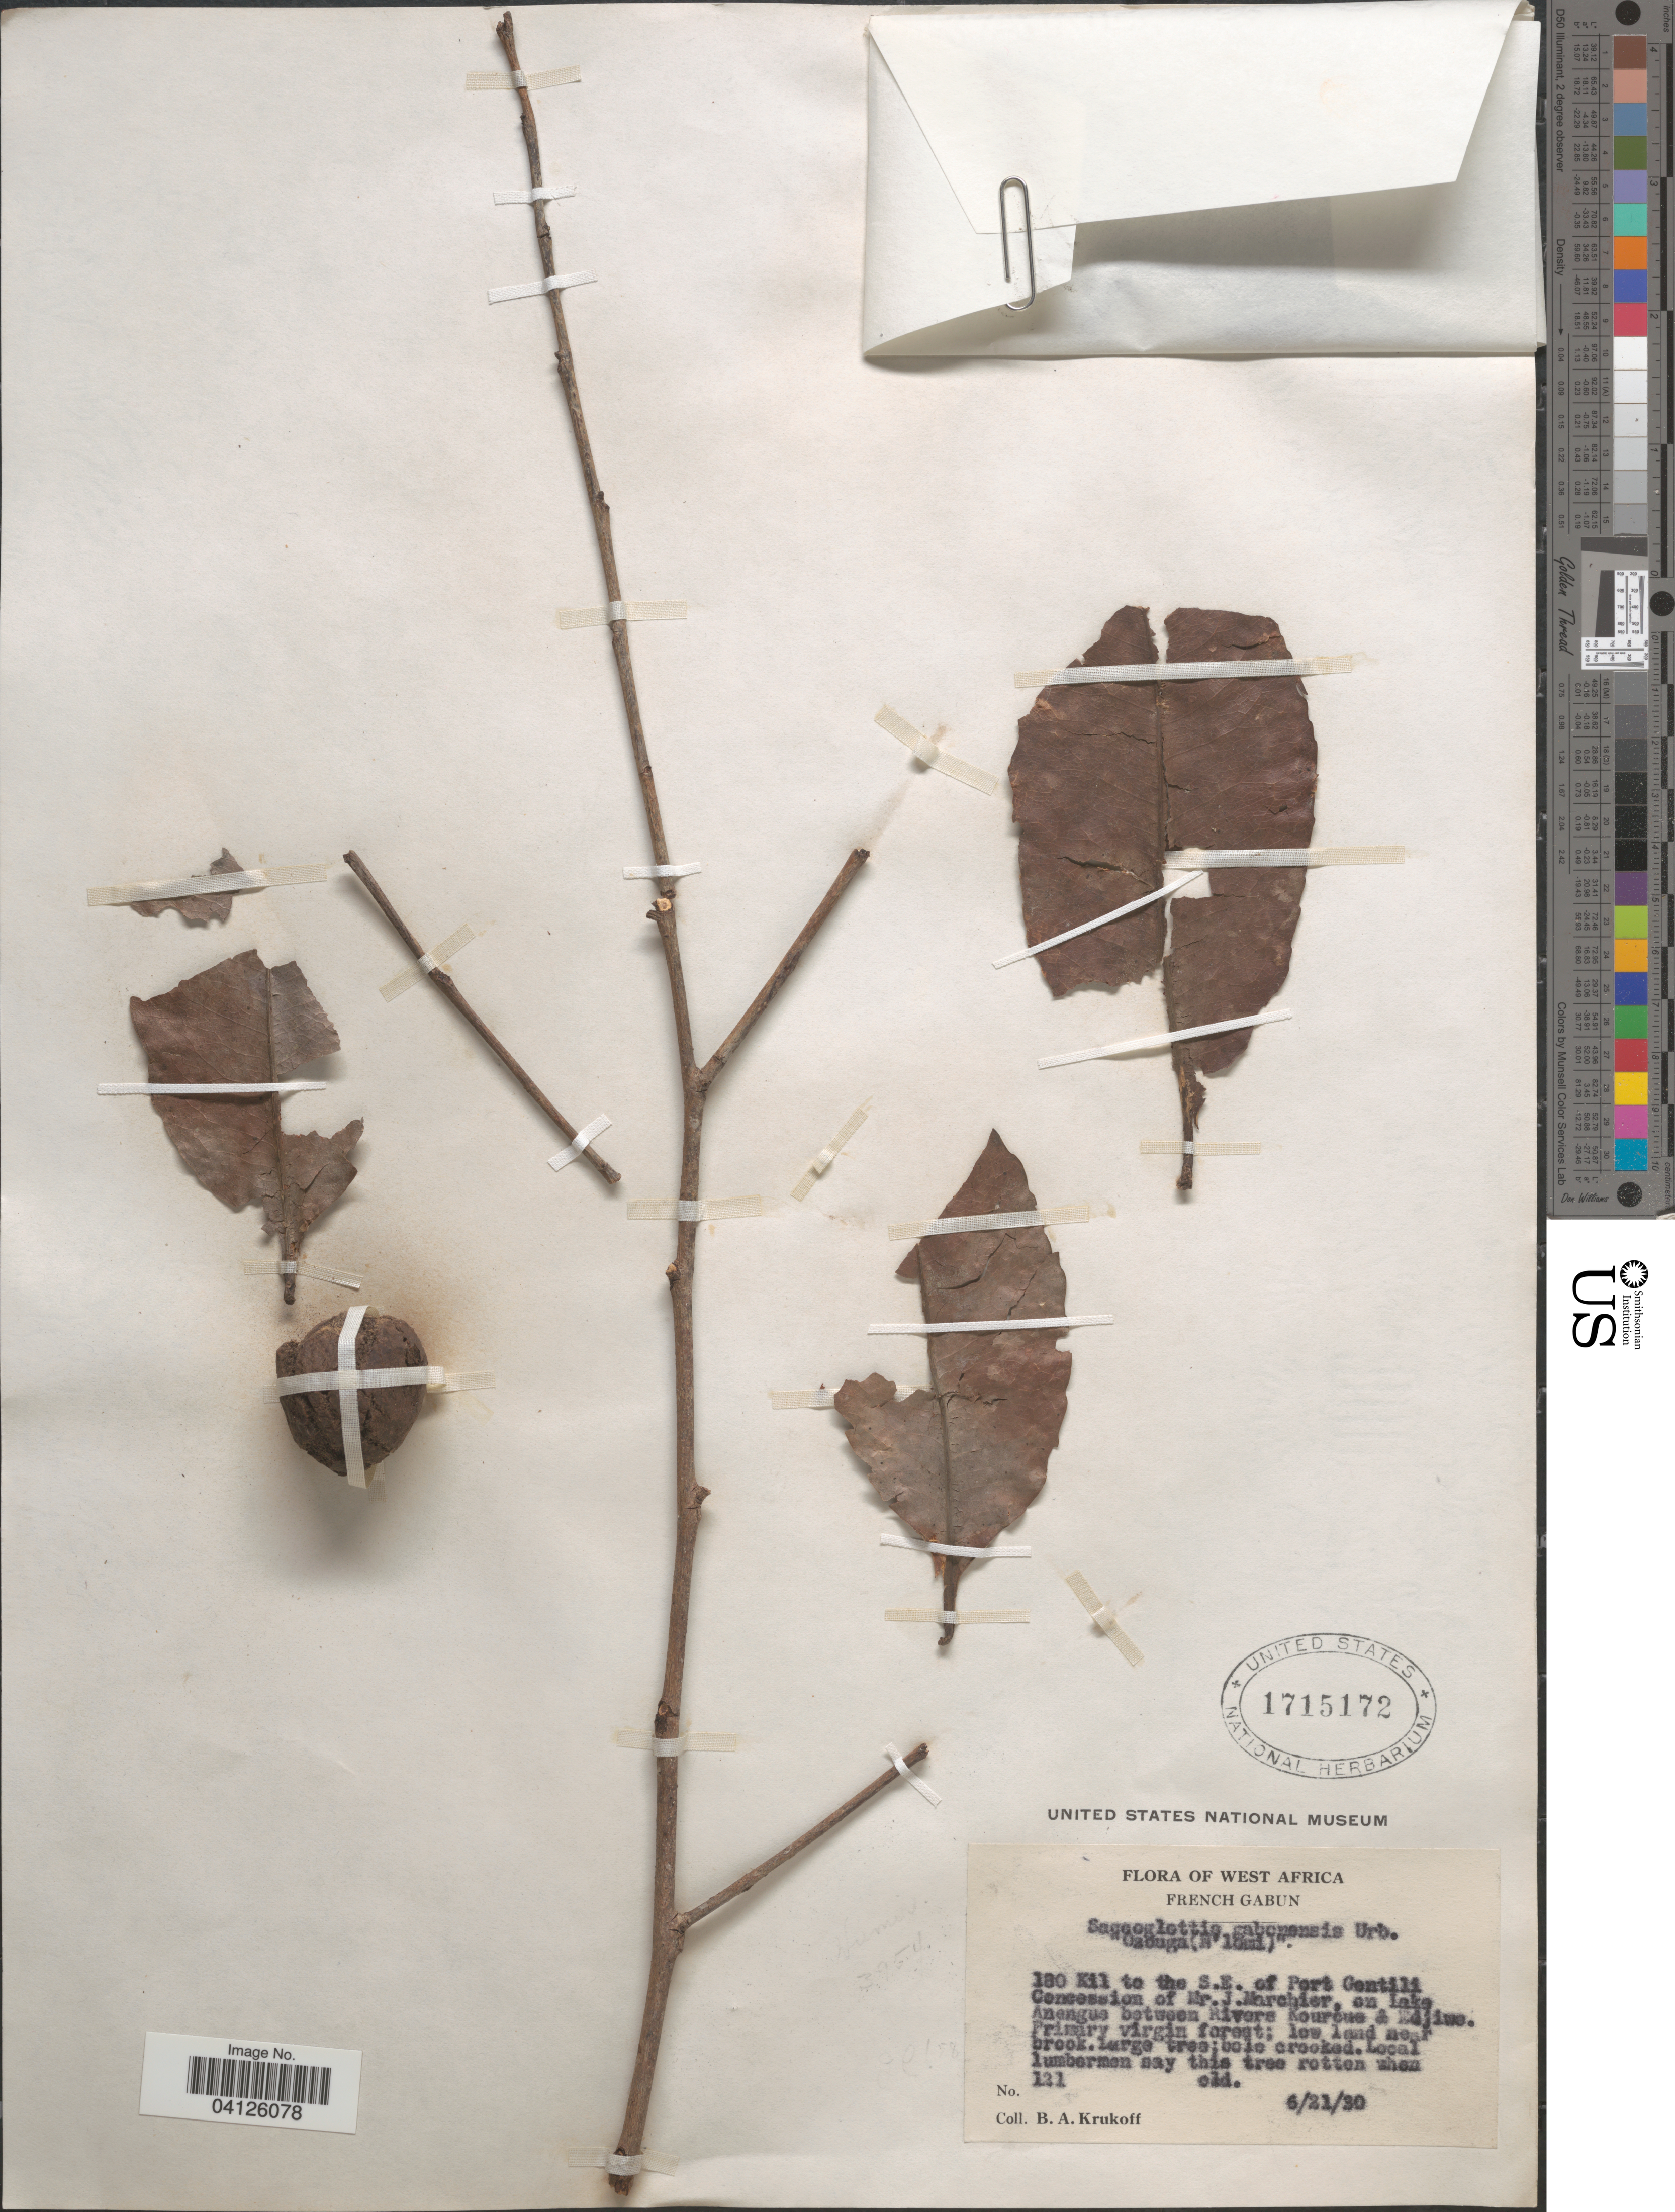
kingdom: Plantae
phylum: Tracheophyta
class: Magnoliopsida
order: Malpighiales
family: Humiriaceae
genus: Sacoglottis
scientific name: Sacoglottis gabonensis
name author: (Baill.) Urb.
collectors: B. A. Krukoff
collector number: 121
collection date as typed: Transcribed d/m/y: 21/6/30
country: Gabon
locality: West Africa. French Gabun. 180 Kil to the S.E. of Port Gentili Concession of Mr. J. Marchier, on Lake Anengus between Rivers Koucus [interpreted] & Edjiwe.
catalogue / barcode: US 1715172